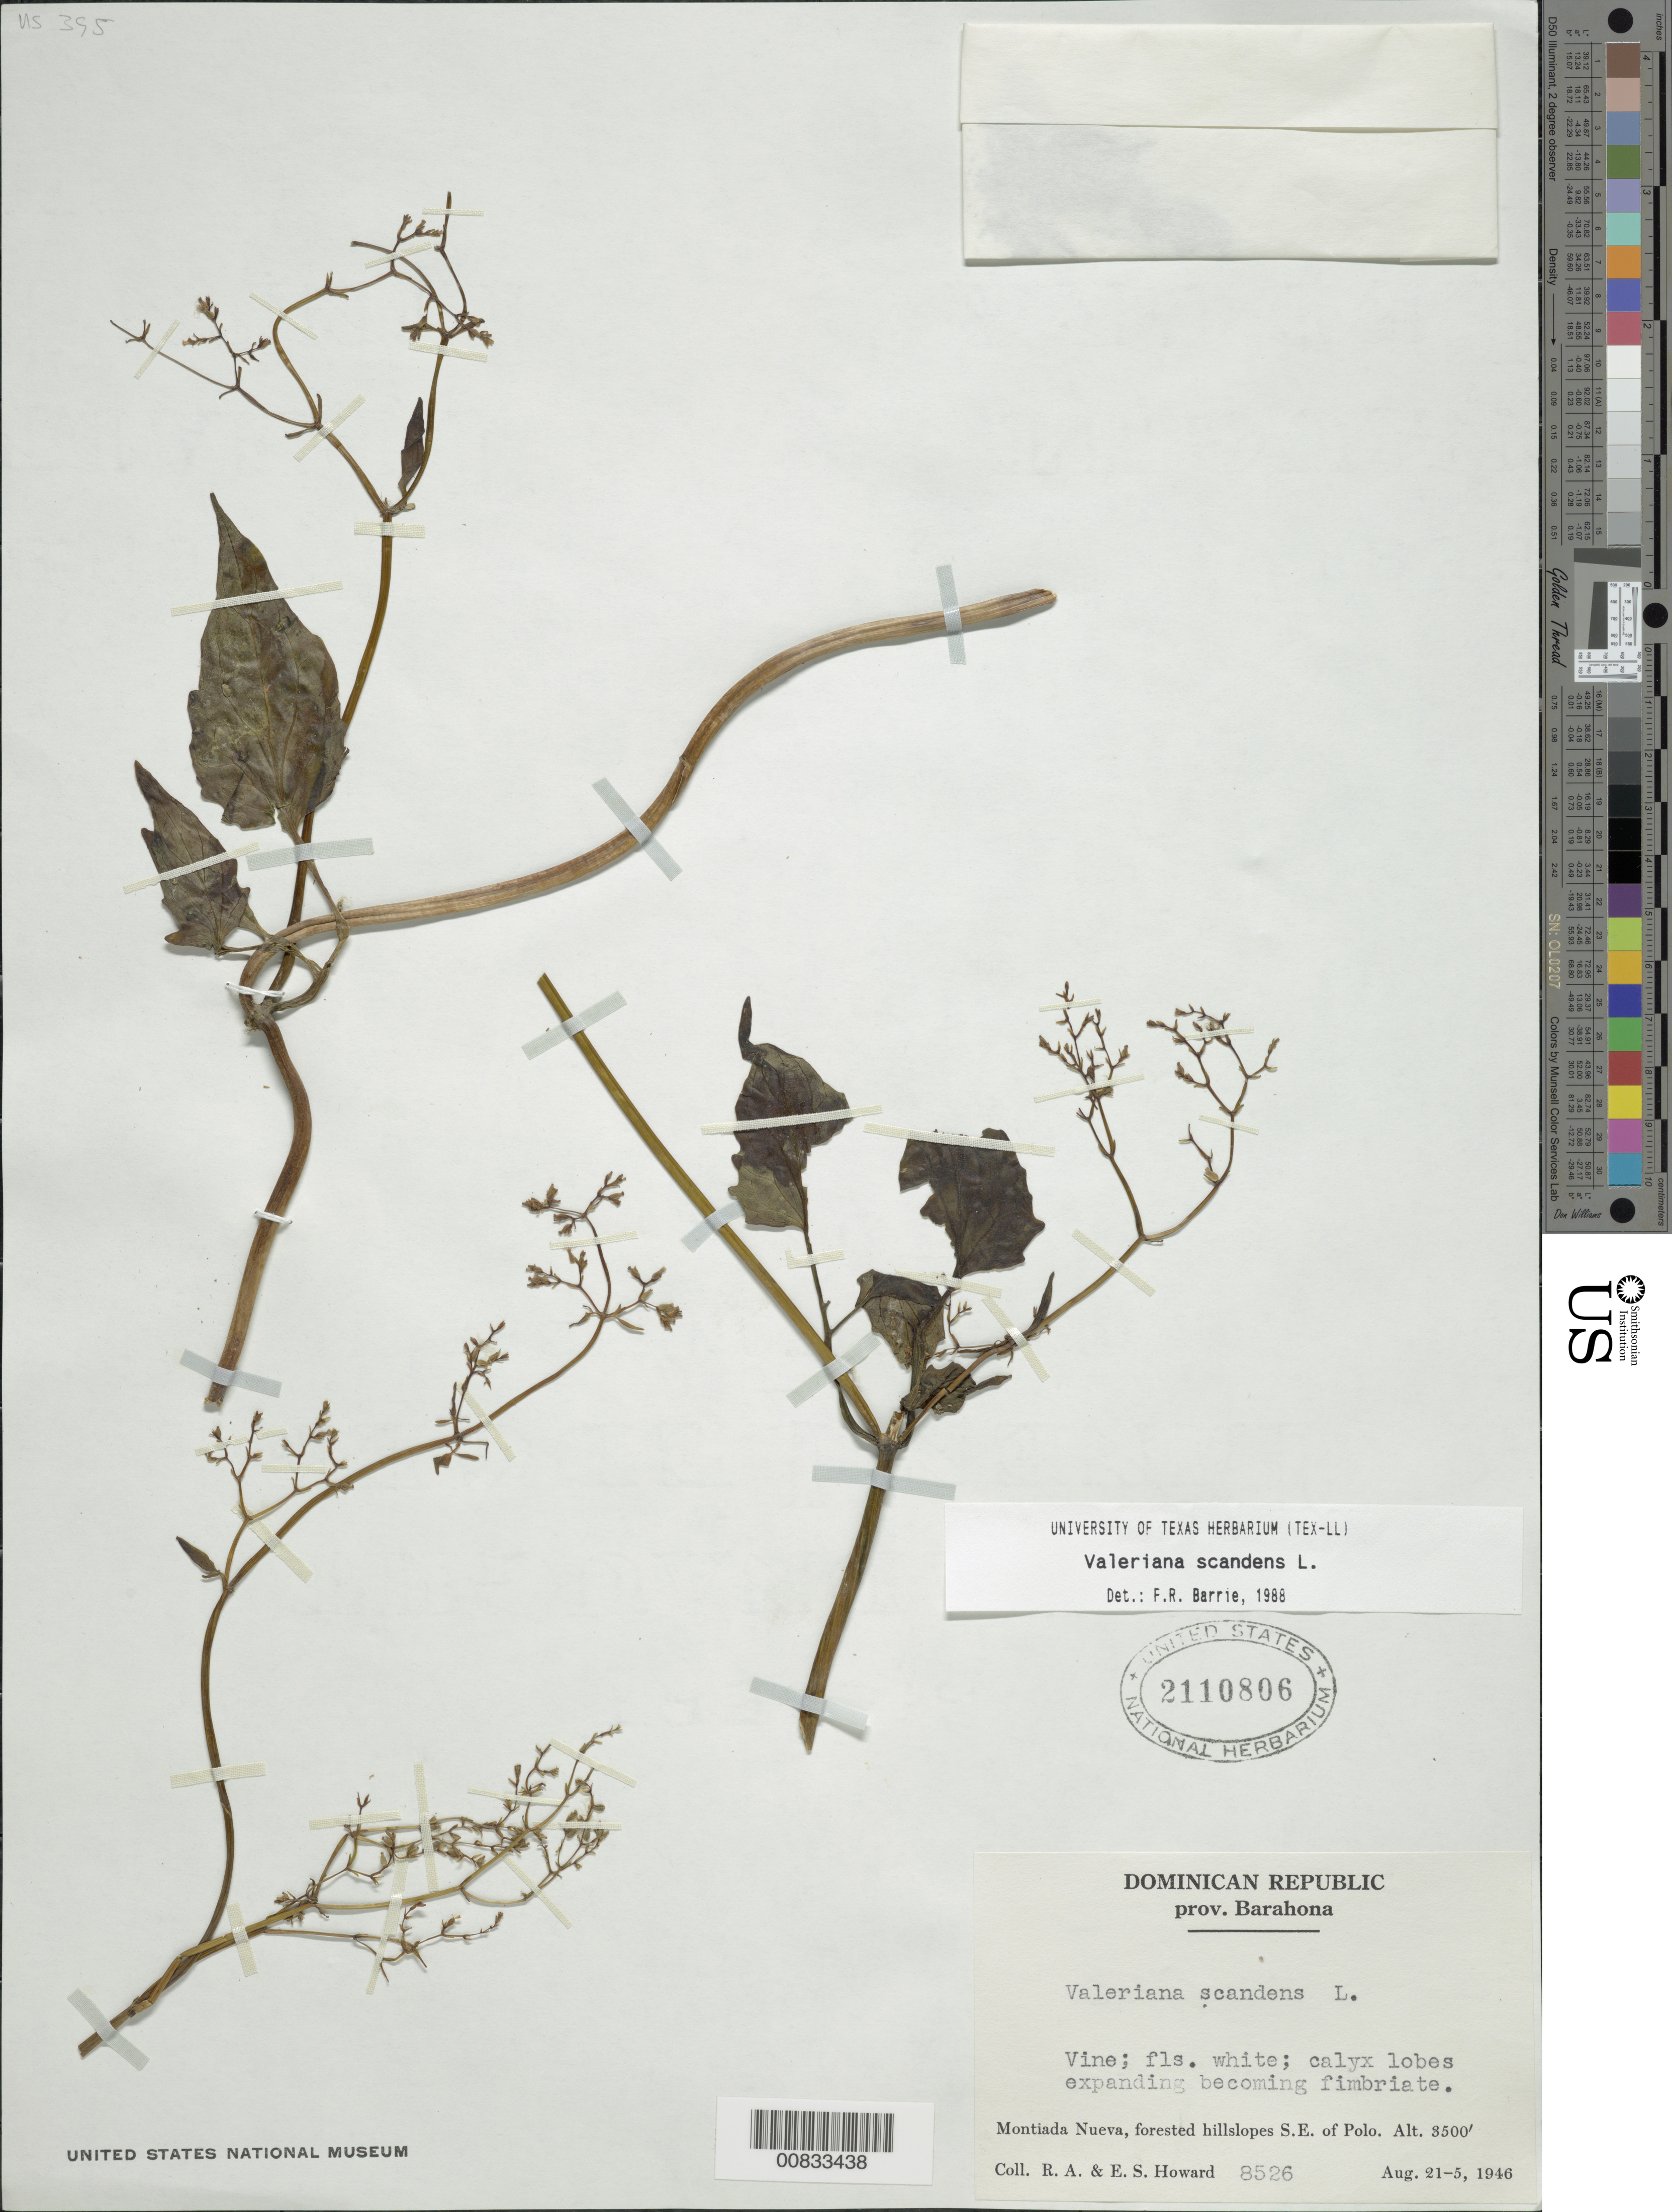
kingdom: Plantae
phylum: Tracheophyta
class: Magnoliopsida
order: Dipsacales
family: Caprifoliaceae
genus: Valeriana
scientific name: Valeriana domingensis x V. scandens L.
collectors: R. A. Howard & E. S. Howard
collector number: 8526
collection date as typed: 21 Aug 1946 to 25 Aug 1946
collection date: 1946-08-21/1946-08-25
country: Dominican Republic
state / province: Barahona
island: Hispaniola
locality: Montiada Nueva, SE of Polo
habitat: Forested hillslopes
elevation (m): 1067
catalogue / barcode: US 2110806